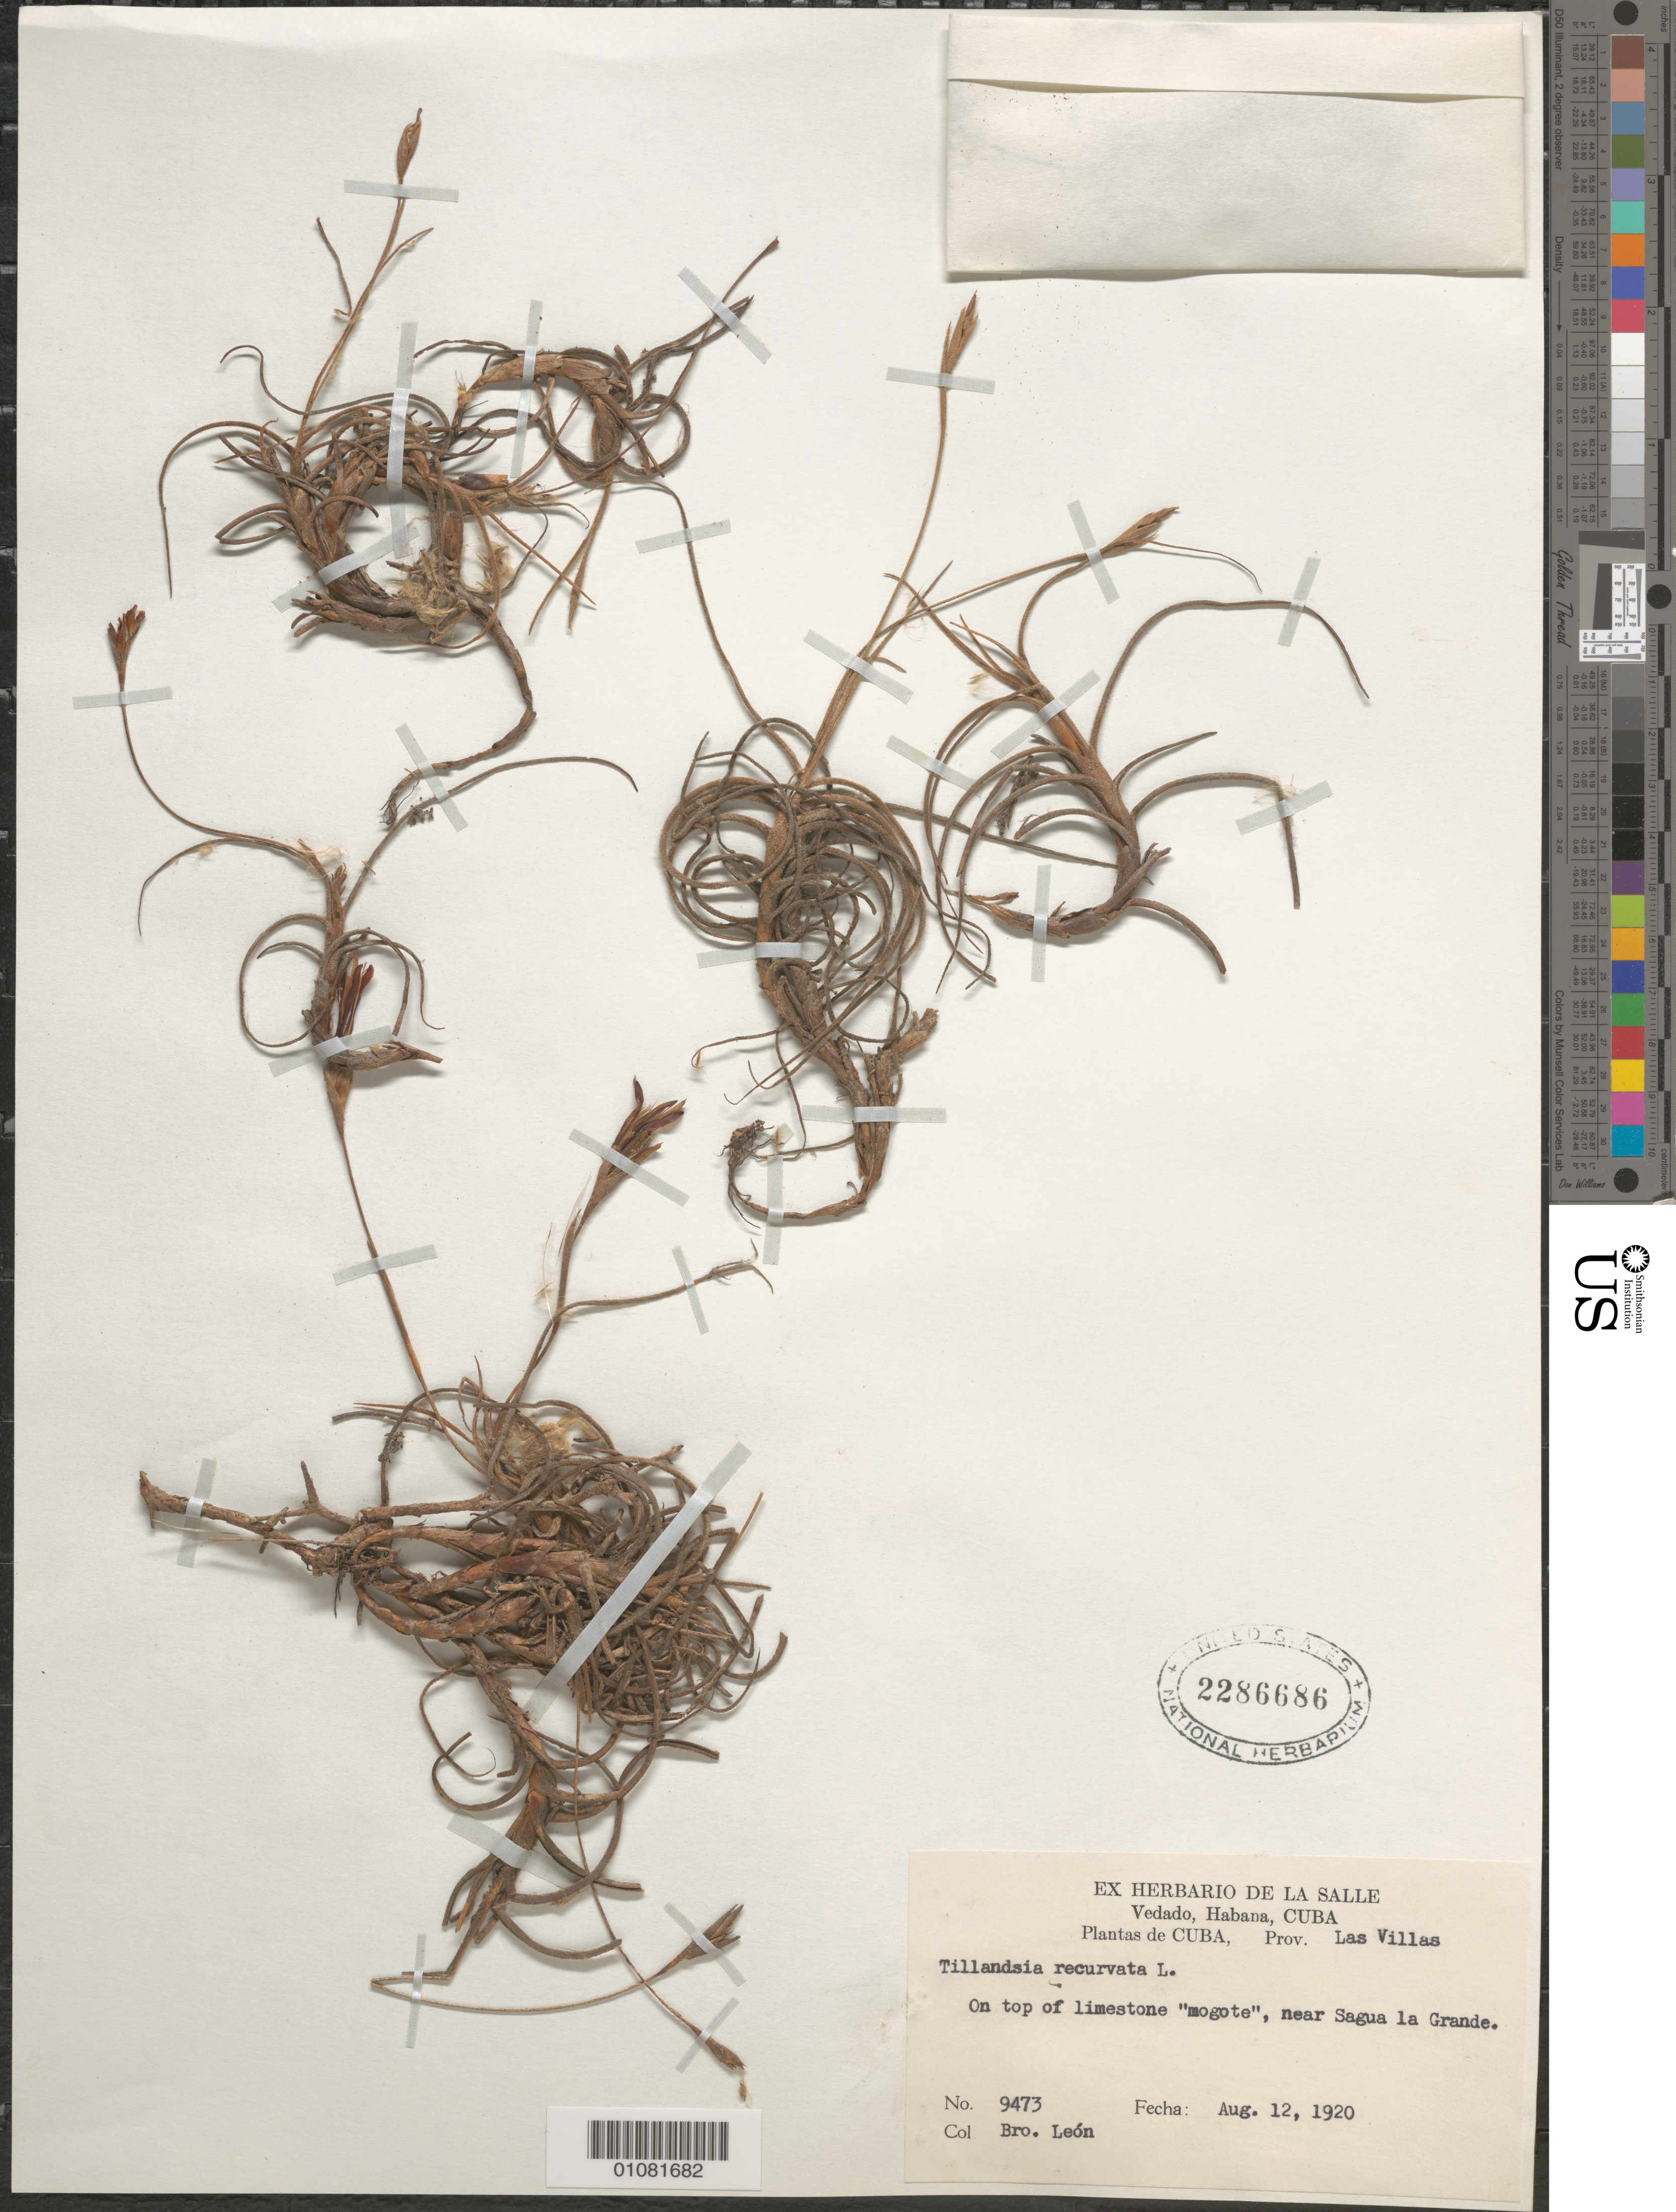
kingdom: Plantae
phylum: Tracheophyta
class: Liliopsida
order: Poales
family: Bromeliaceae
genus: Tillandsia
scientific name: Tillandsia recurvata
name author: L.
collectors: Bro. León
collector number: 9473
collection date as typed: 12 Aug 1920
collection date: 1920-08-12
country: Cuba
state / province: Las Villas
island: Cuba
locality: On of limestone "mogote," near Sagua la Grande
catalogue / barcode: US 2286686